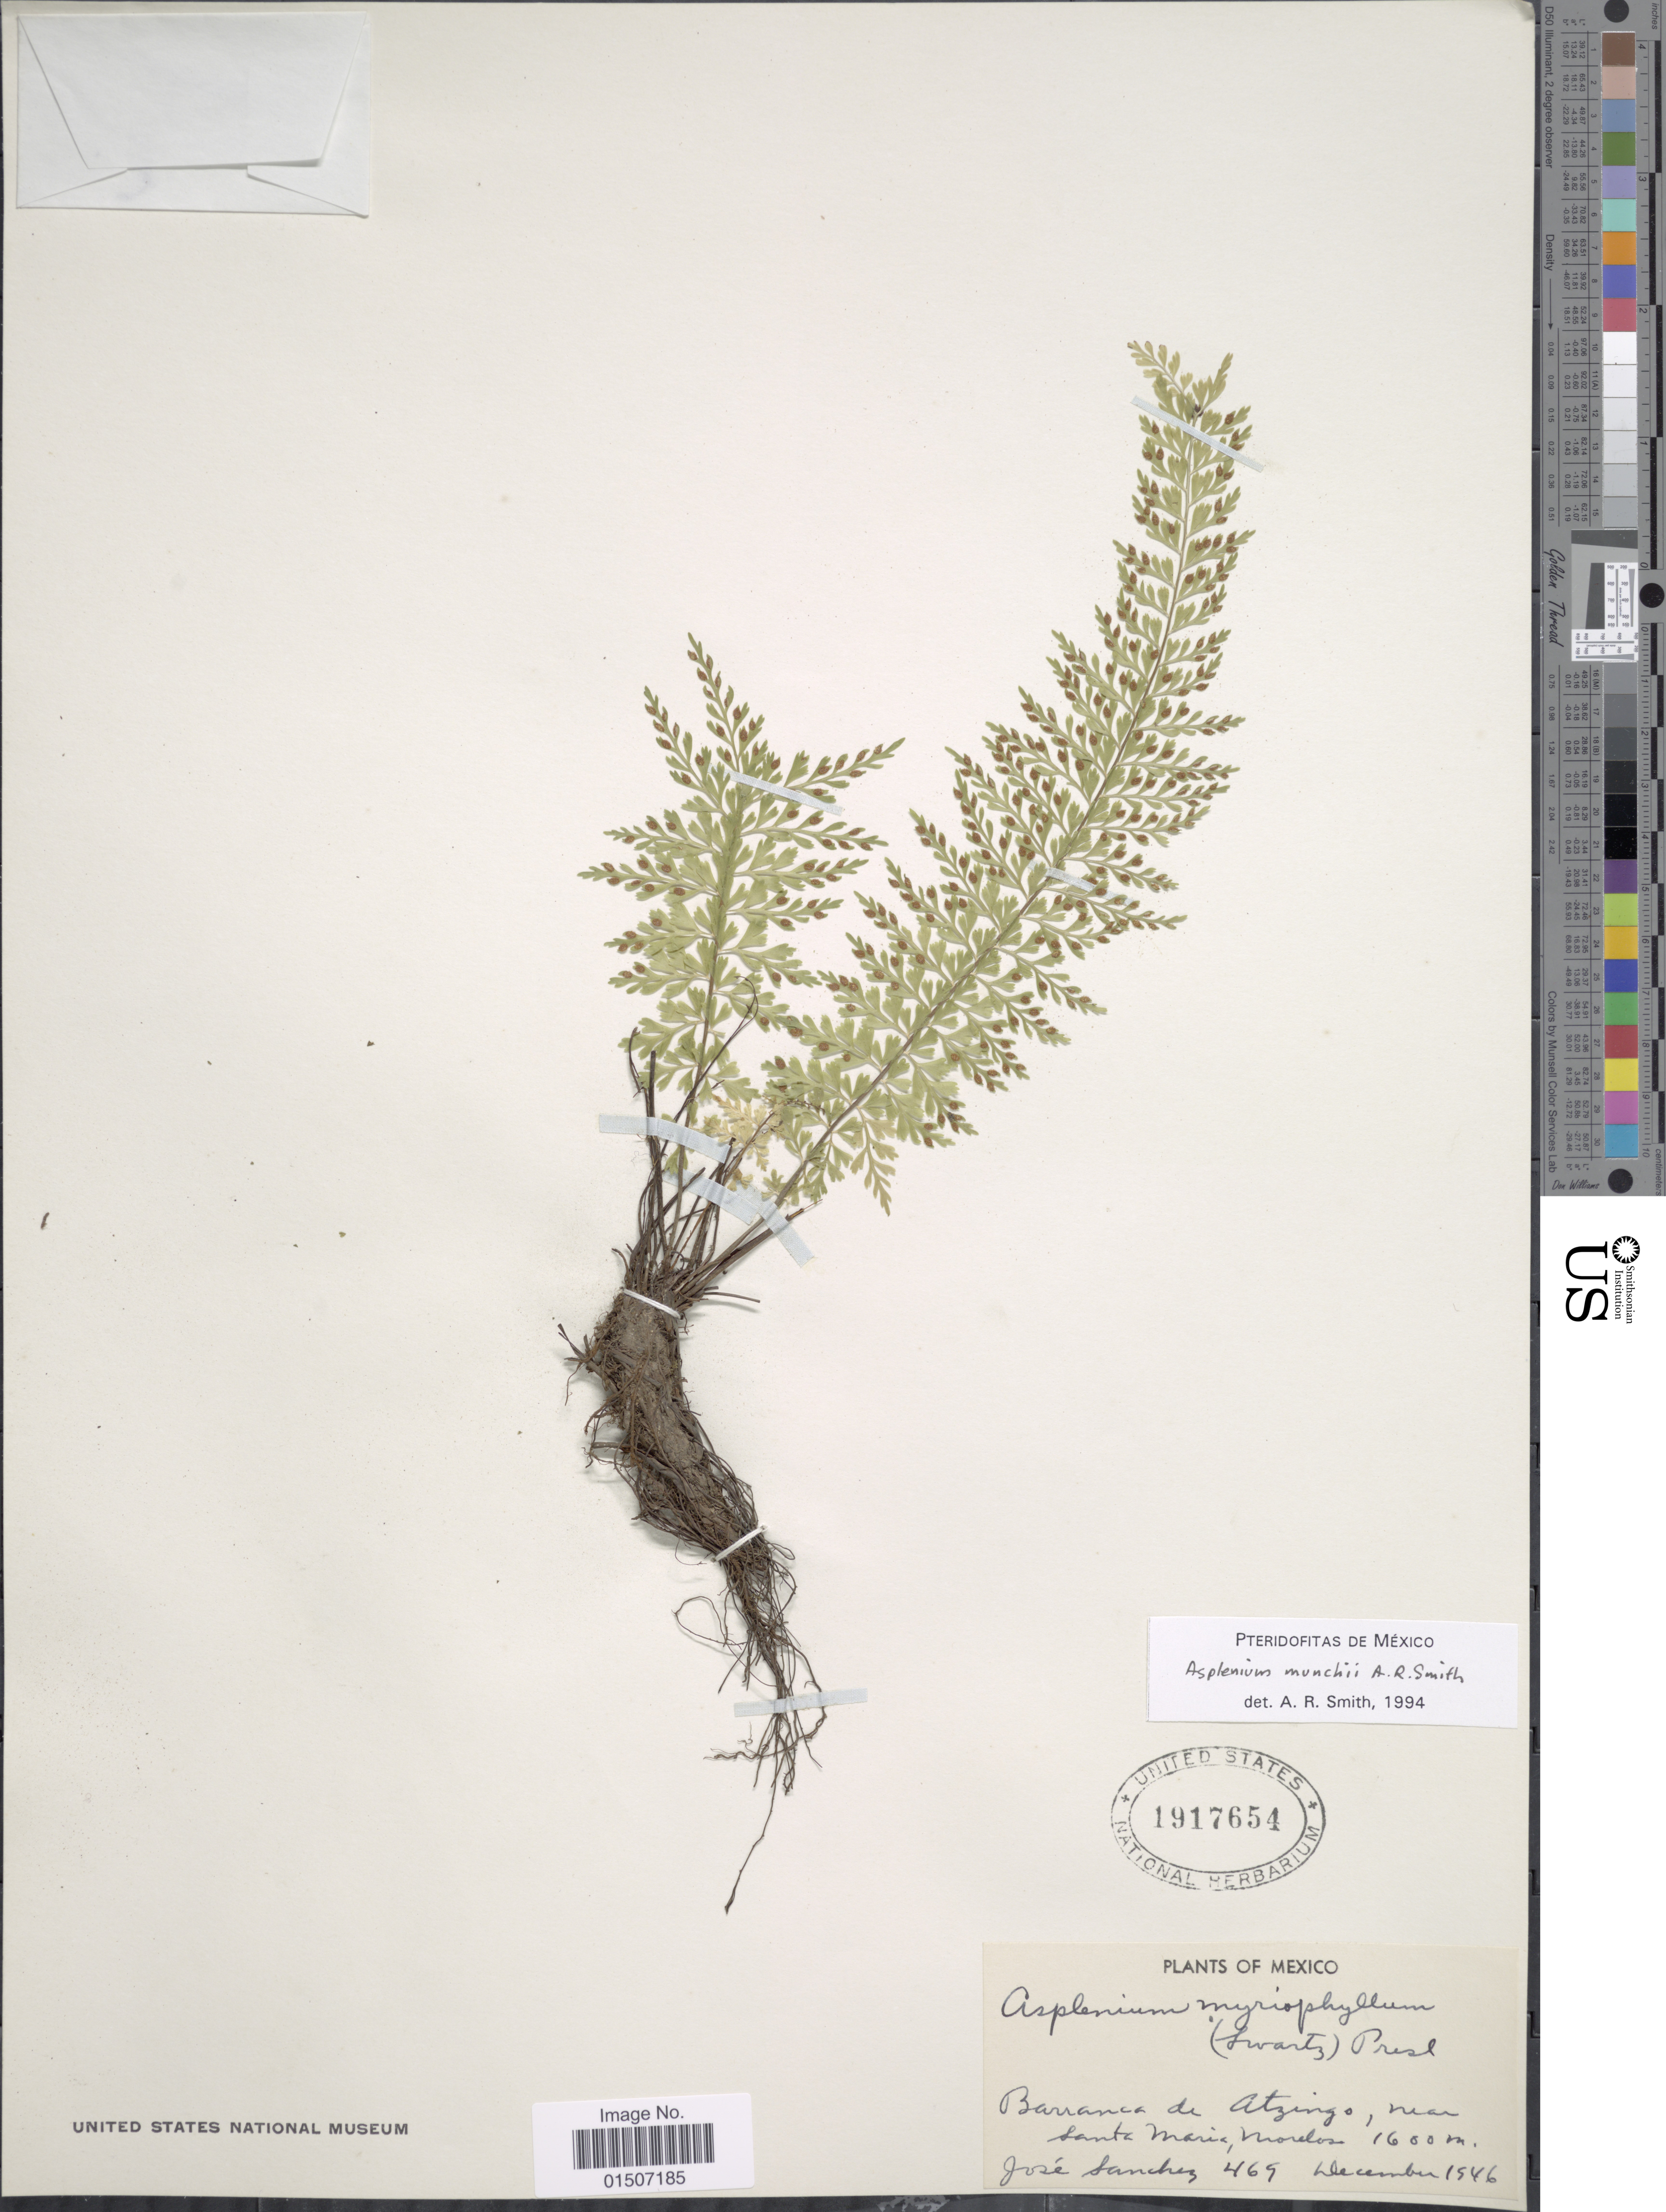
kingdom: Plantae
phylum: Tracheophyta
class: Polypodiopsida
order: Polypodiales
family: Aspleniaceae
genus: Asplenium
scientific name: Asplenium muenchii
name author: A.R. Sm.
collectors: J. Sánchez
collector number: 469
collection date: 1946-12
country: Mexico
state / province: Morelos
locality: Barranca de Atzingo, near Santa Maria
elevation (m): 1600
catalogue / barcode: US 1917654